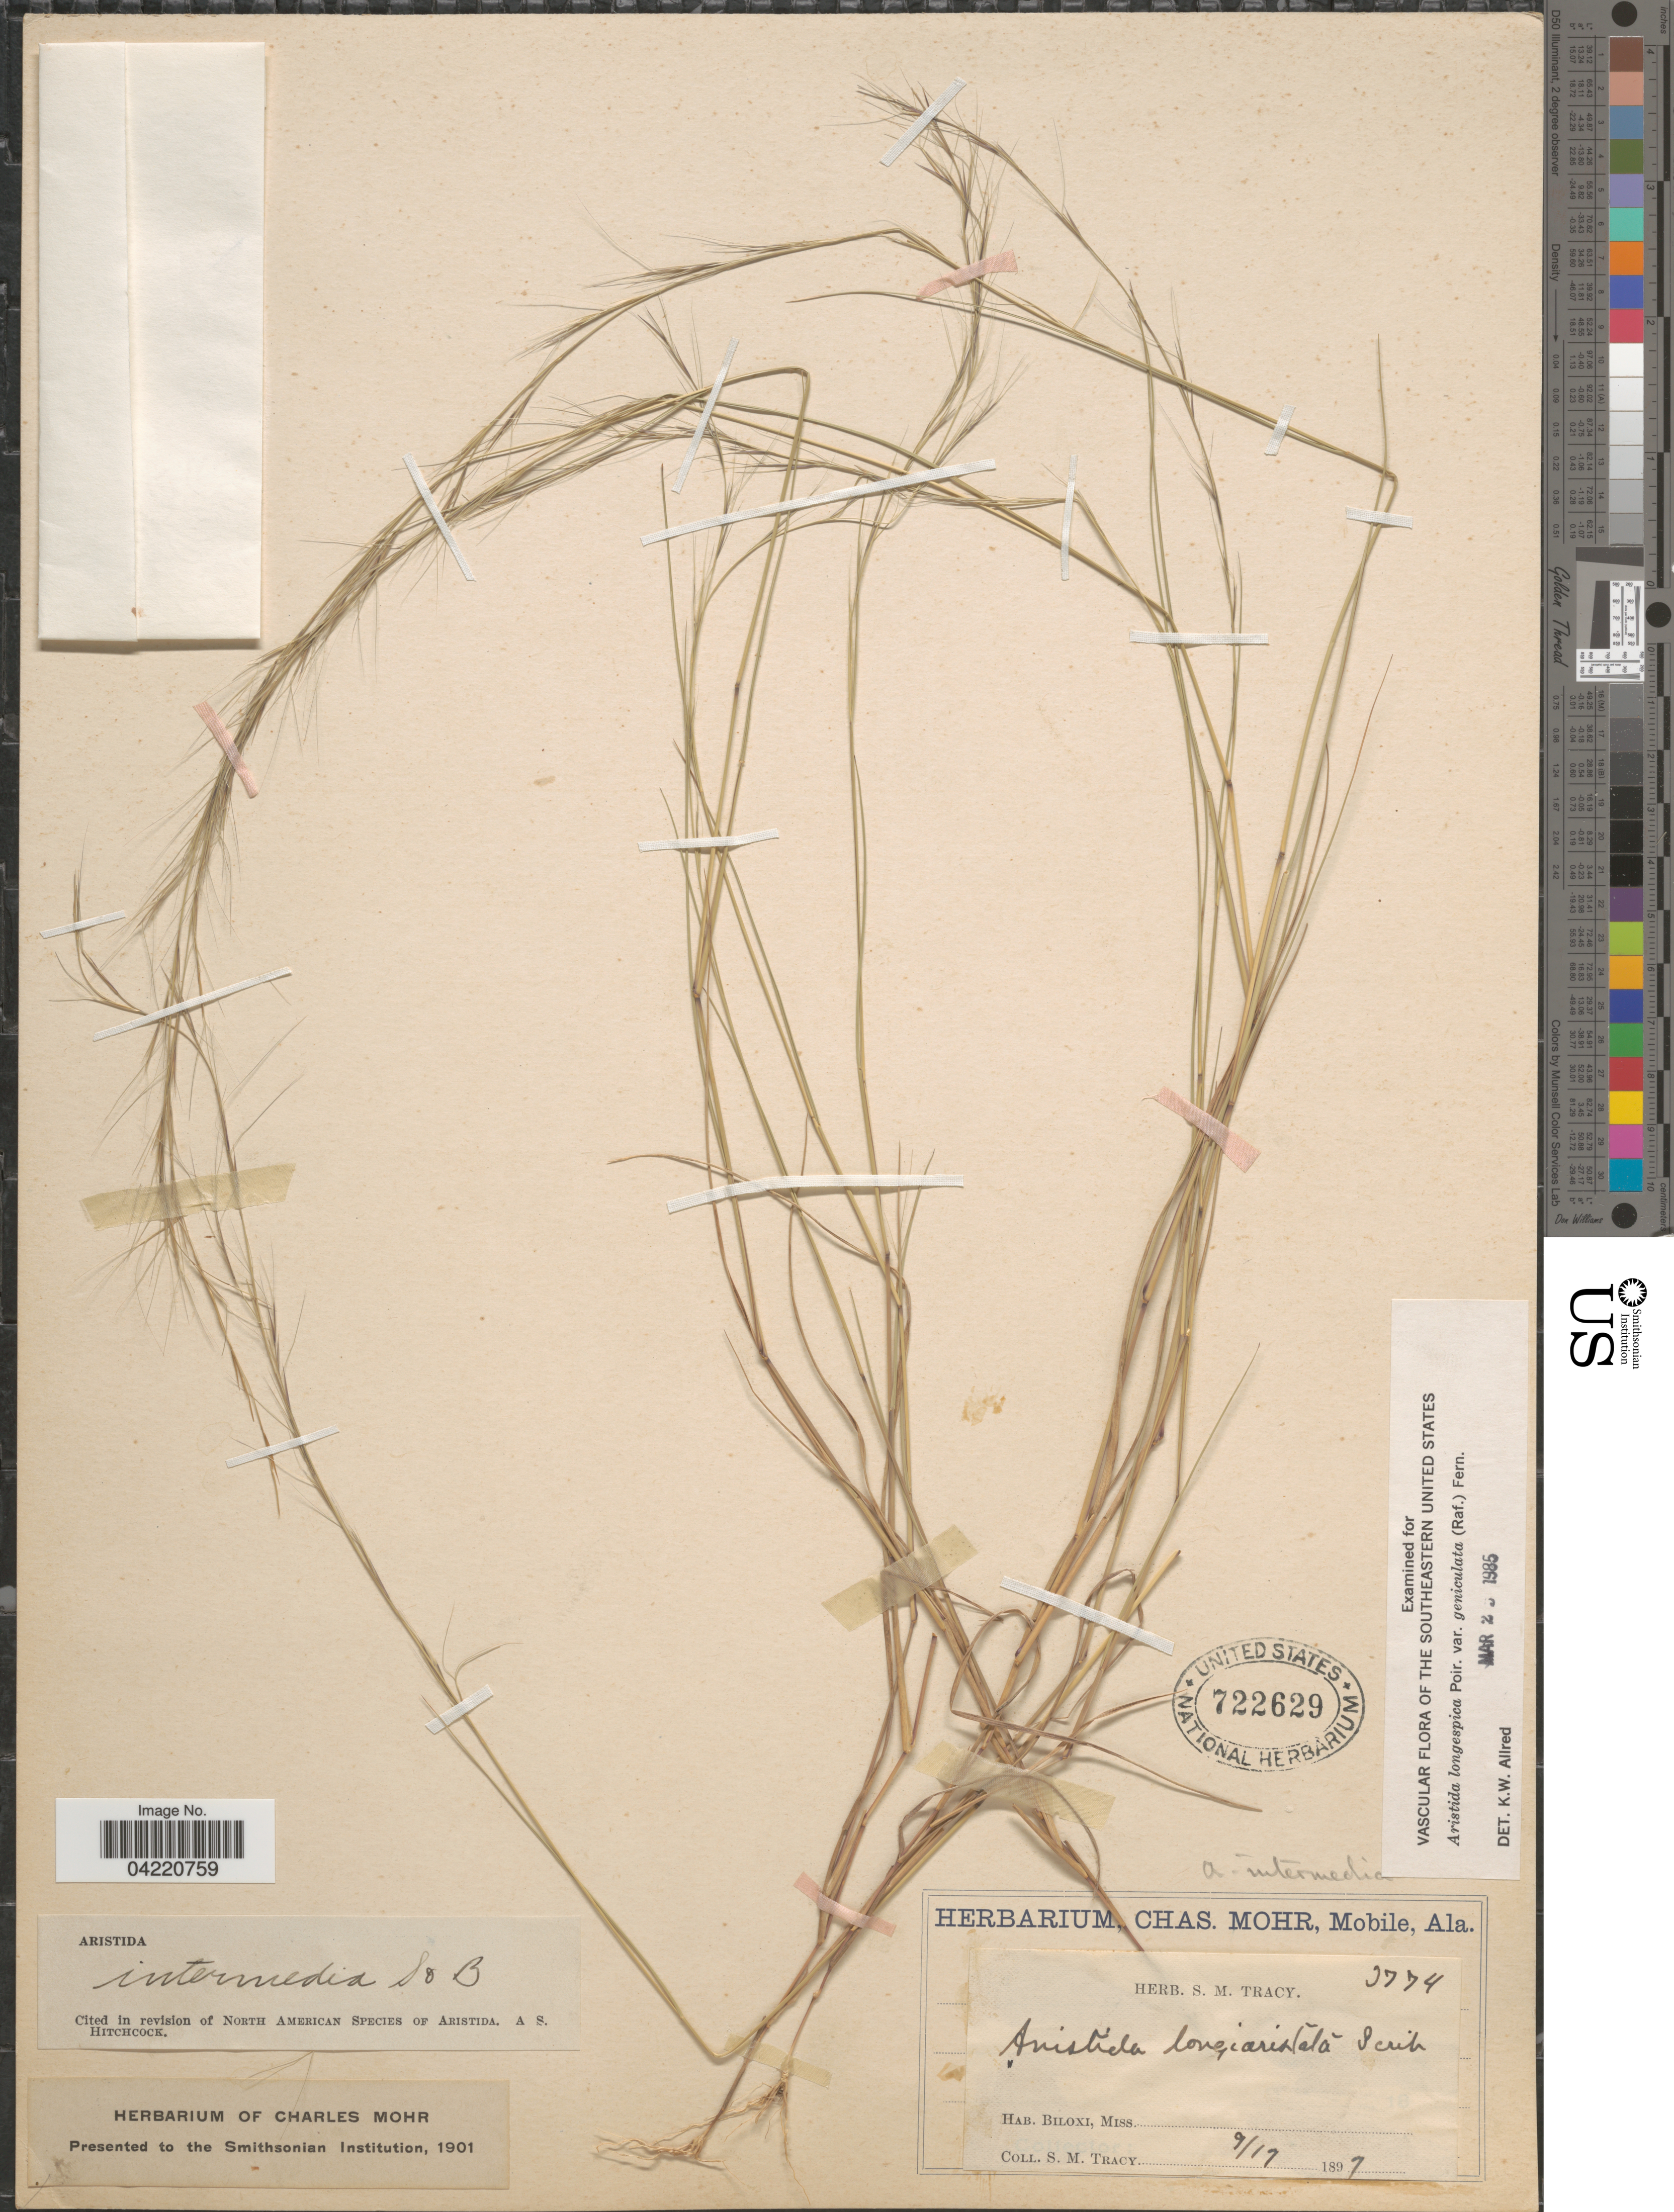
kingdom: Plantae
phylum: Tracheophyta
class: Liliopsida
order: Poales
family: Poaceae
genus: Aristida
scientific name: Aristida longespica var. geniculata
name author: (Raf.) Fernald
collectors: S. M. Tracy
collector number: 3774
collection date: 1897-09-19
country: United States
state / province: Mississippi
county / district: Harrison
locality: Biloxi.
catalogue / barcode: US 722629